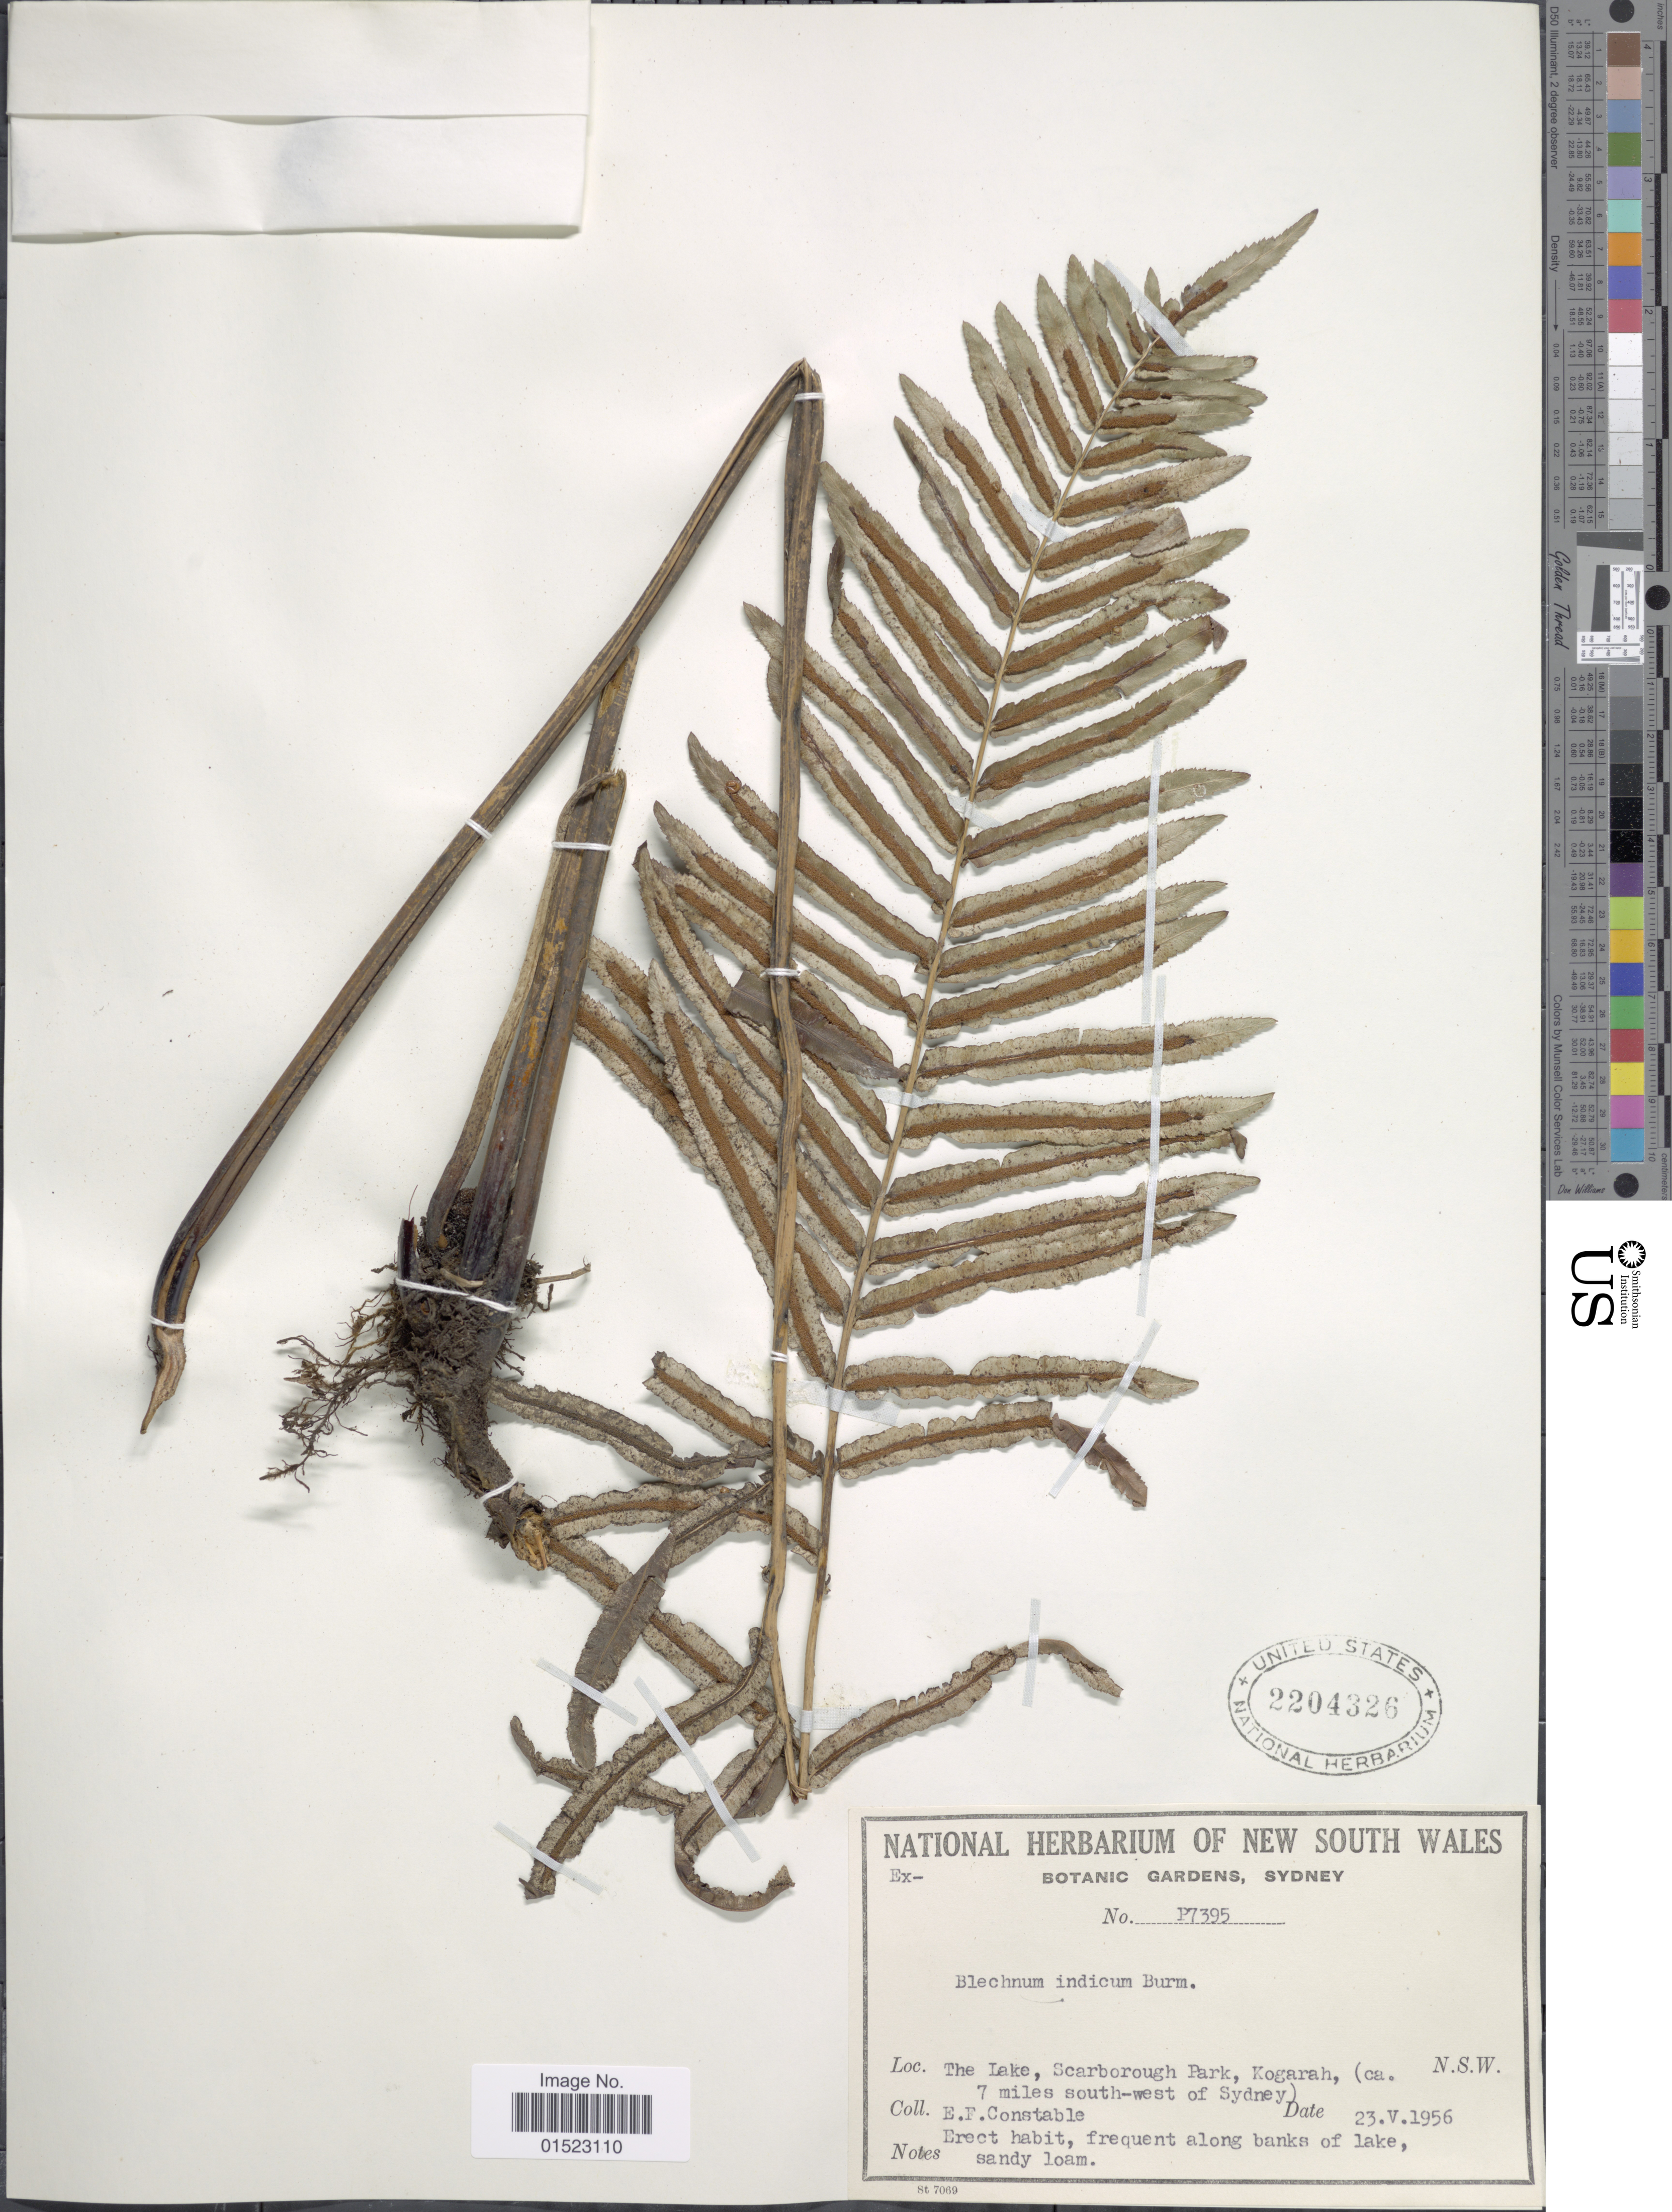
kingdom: Plantae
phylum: Tracheophyta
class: Polypodiopsida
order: Polypodiales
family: Blechnaceae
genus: Telmatoblechnum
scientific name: Telmatoblechnum serrulatum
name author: (Rich.) Perrie et al.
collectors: E. F. Constable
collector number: P7395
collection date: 1956-05-23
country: Australia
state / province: New South Wales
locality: The Lake, Scarborough Park, Kogarah, (ca. 7 miles south-west of Sydney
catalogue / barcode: US 2204326